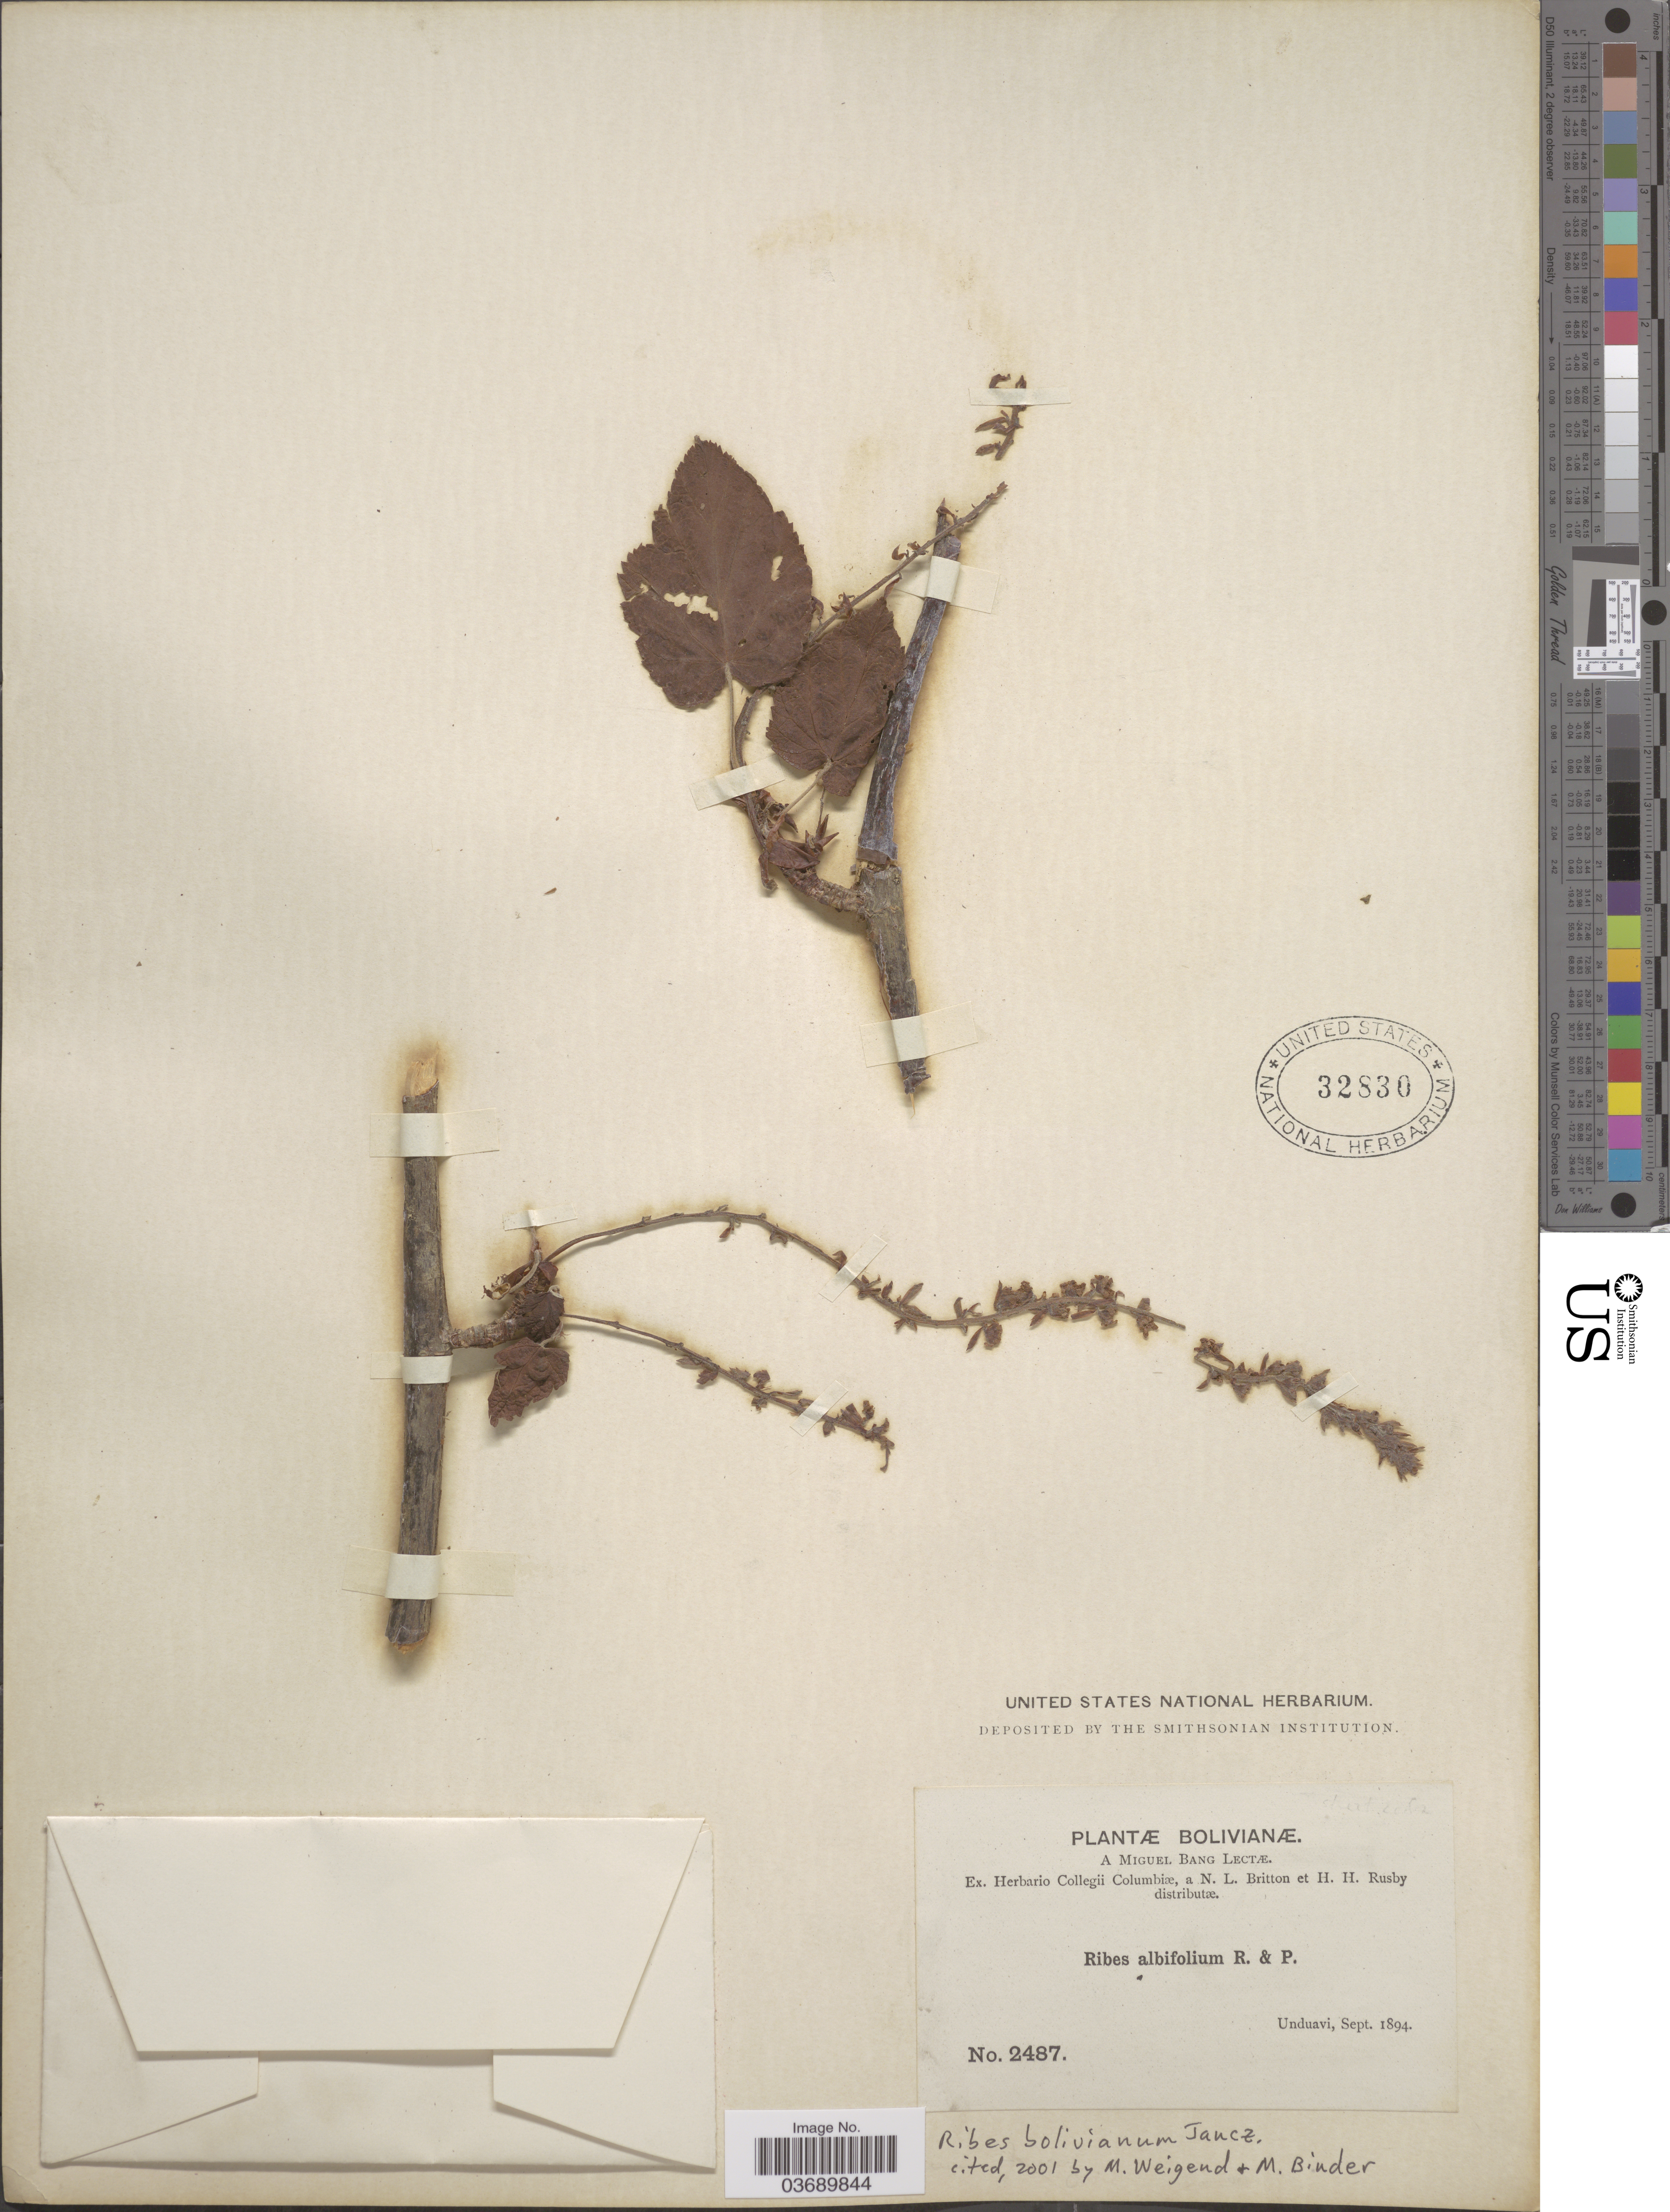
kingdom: Plantae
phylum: Tracheophyta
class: Magnoliopsida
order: Saxifragales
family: Grossulariaceae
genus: Ribes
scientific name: Ribes bolivianum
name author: Jancz.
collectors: M. Bang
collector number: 2487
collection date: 1894-09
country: Bolivia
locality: Unduavi.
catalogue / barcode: US 32830